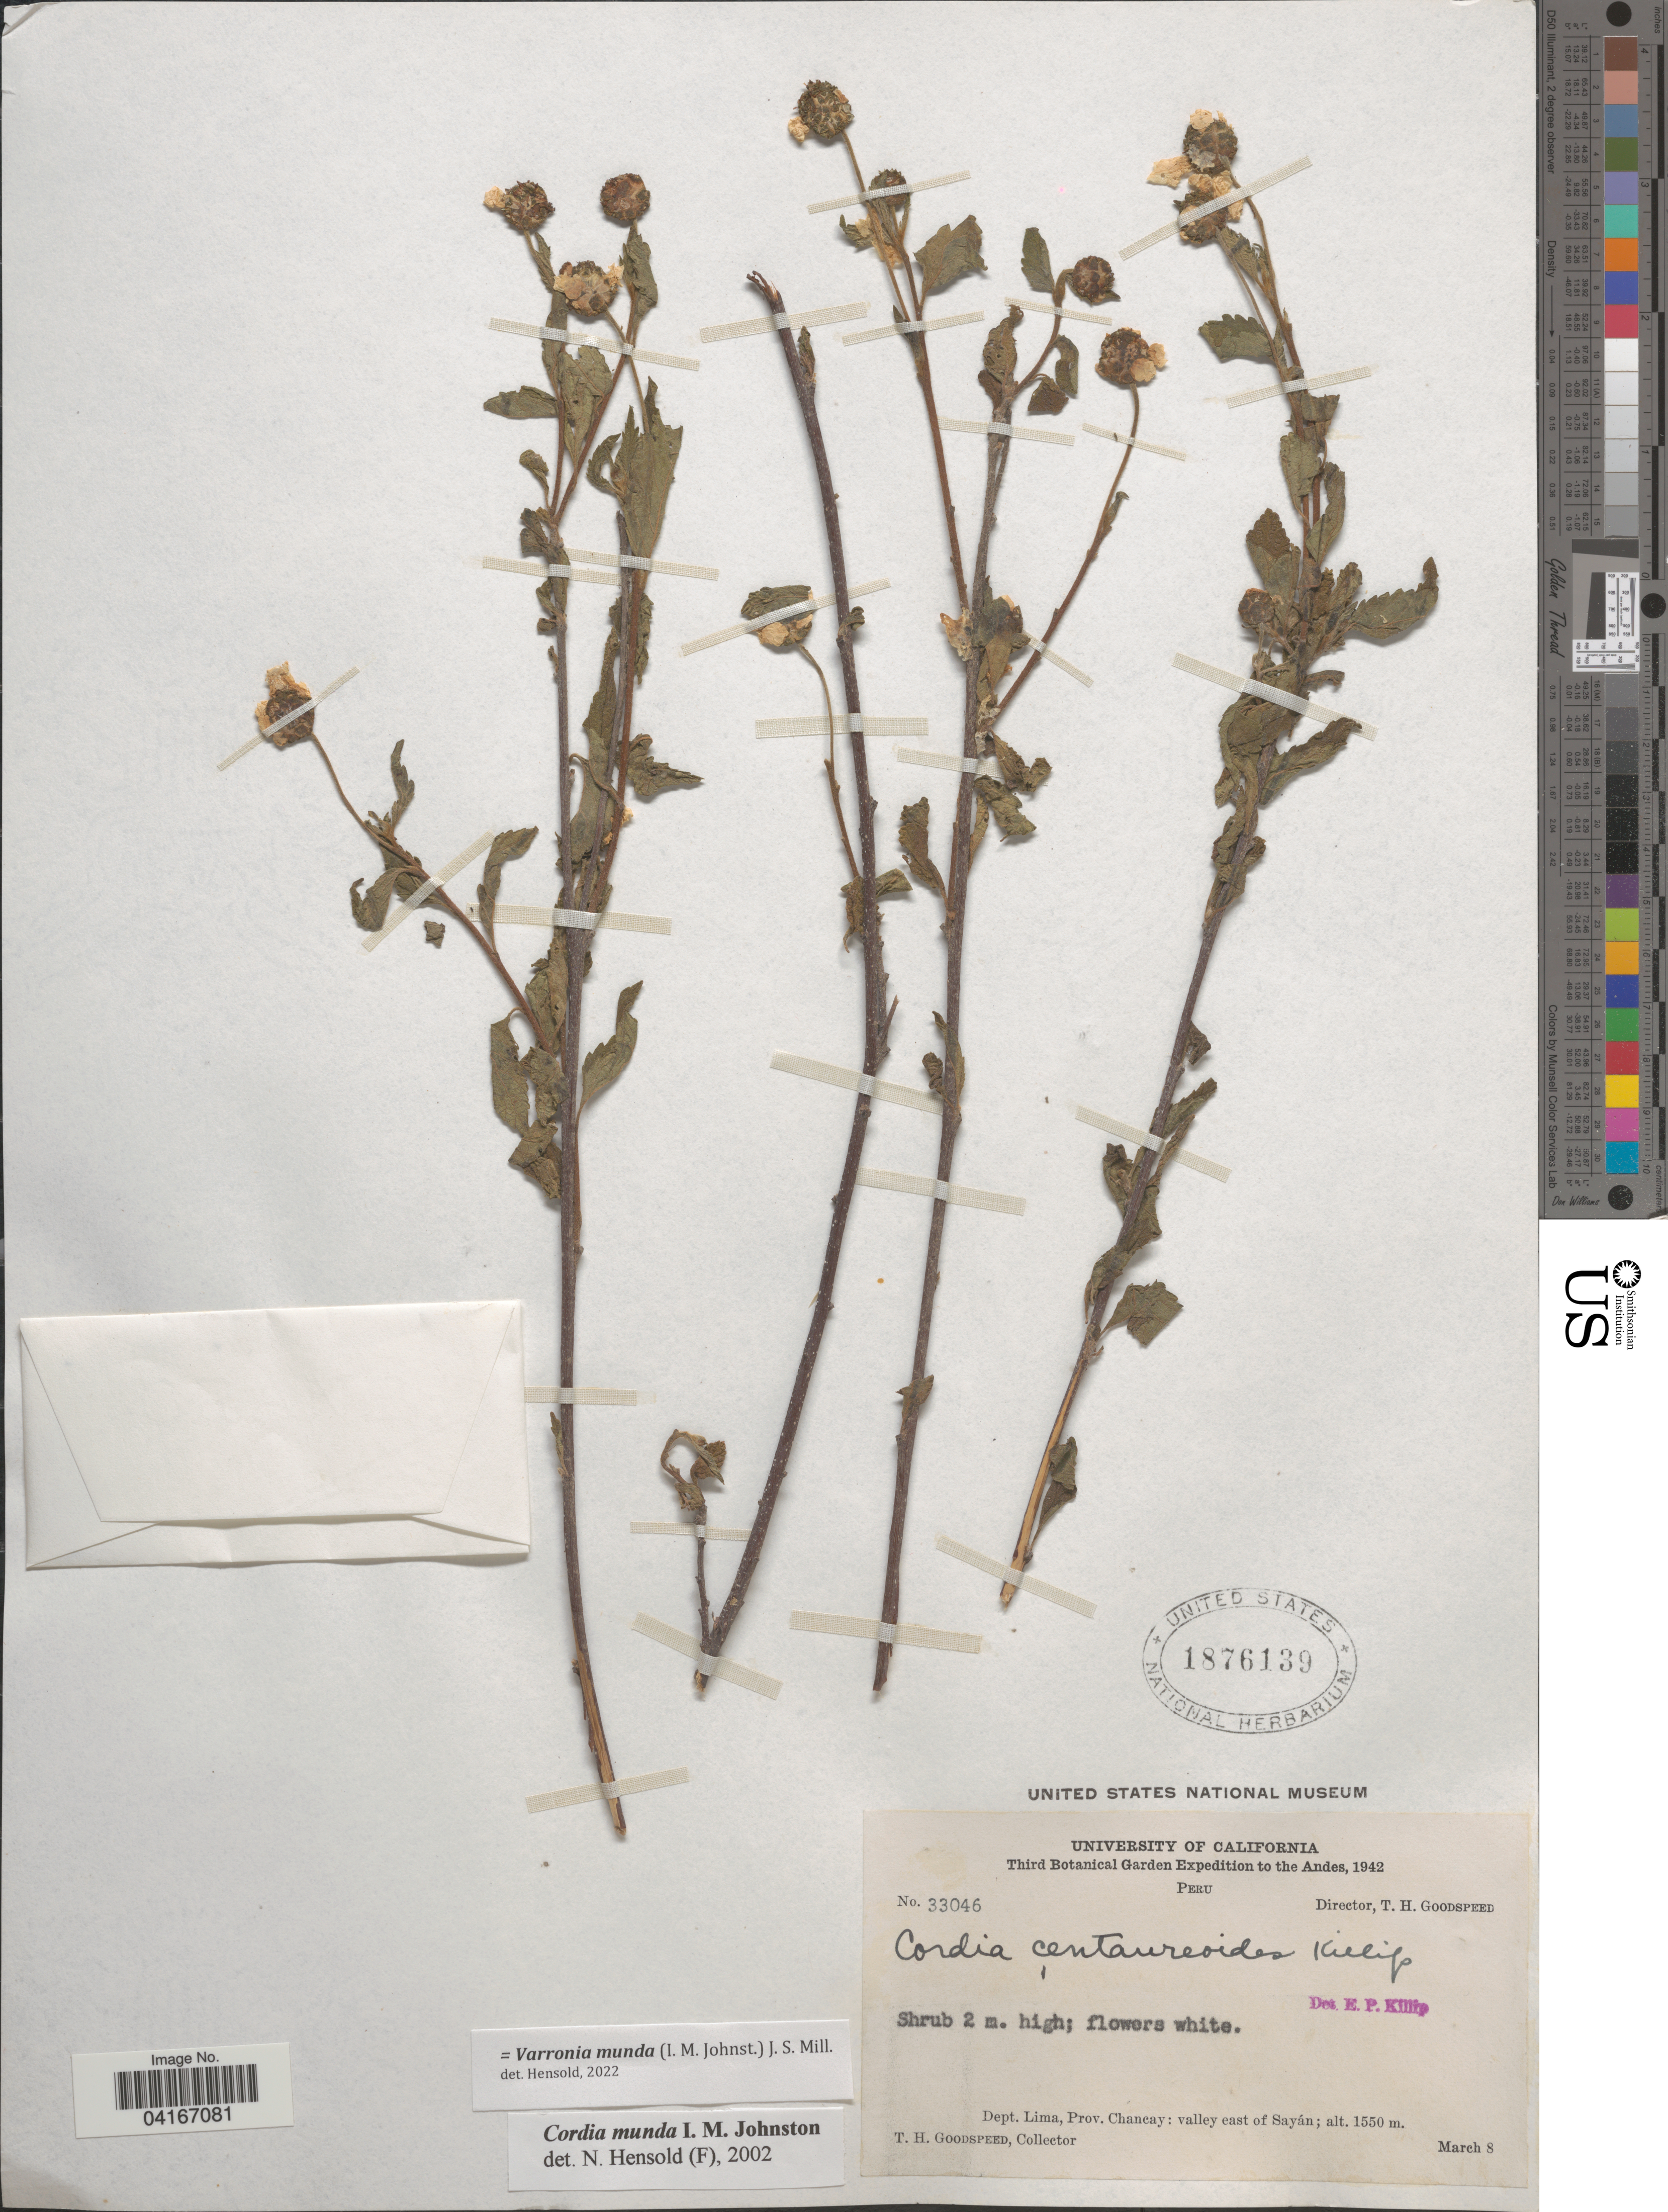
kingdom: Plantae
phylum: Tracheophyta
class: Magnoliopsida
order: Boraginales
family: Cordiaceae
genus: Varronia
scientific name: Varronia munda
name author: (I.M. Johnst.) J.S. Mill.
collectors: T. Goodspeed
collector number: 33046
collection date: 1942-03-08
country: Peru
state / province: Lima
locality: Third Botanical Garden Expedition to the Andes, 1942. Dept. Lima, Prov. Chancay: valley east of Sayán.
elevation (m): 1550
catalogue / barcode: US 1876139